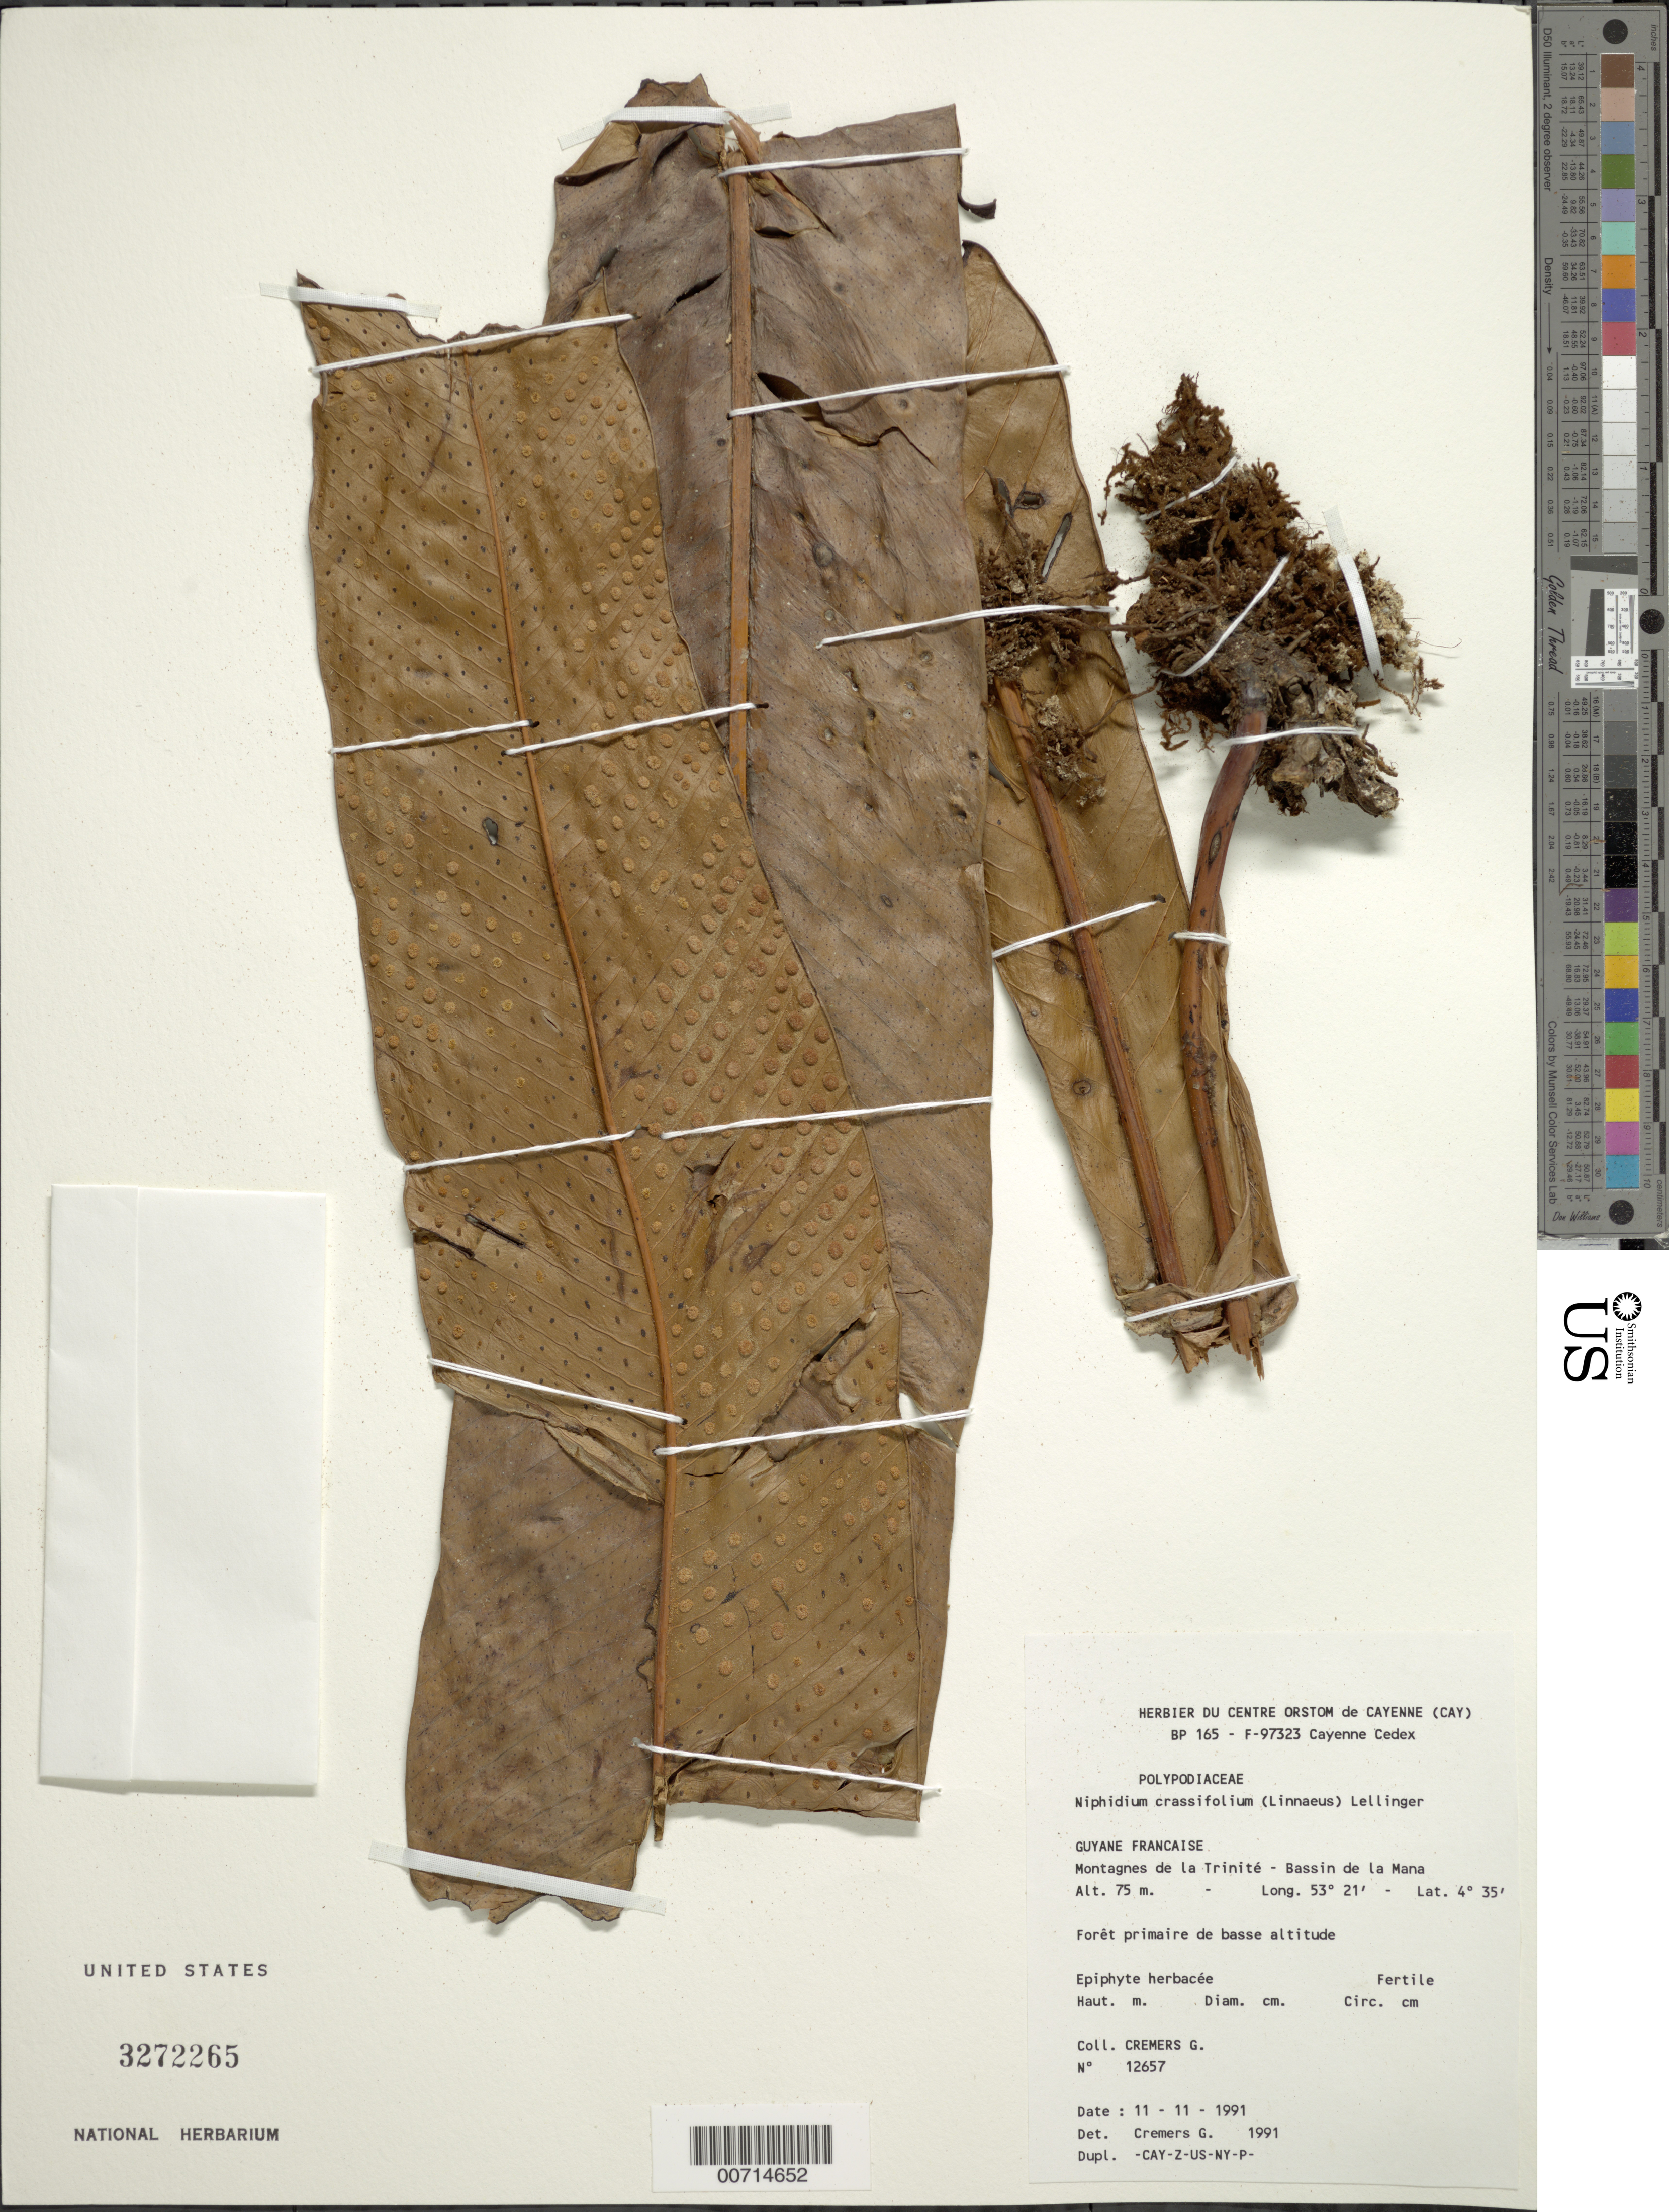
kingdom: Plantae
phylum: Tracheophyta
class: Polypodiopsida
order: Polypodiales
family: Polypodiaceae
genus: Niphidium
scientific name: Niphidium crassifolium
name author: (L.) Lellinger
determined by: Cremers, Georges A.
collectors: G. Cremers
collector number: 12657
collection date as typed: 11-Nov-91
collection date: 1991-11-11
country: French Guiana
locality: Montagnes de la Trinité, Bassin de la Mana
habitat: Low primary forest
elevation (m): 75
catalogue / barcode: US 3272265